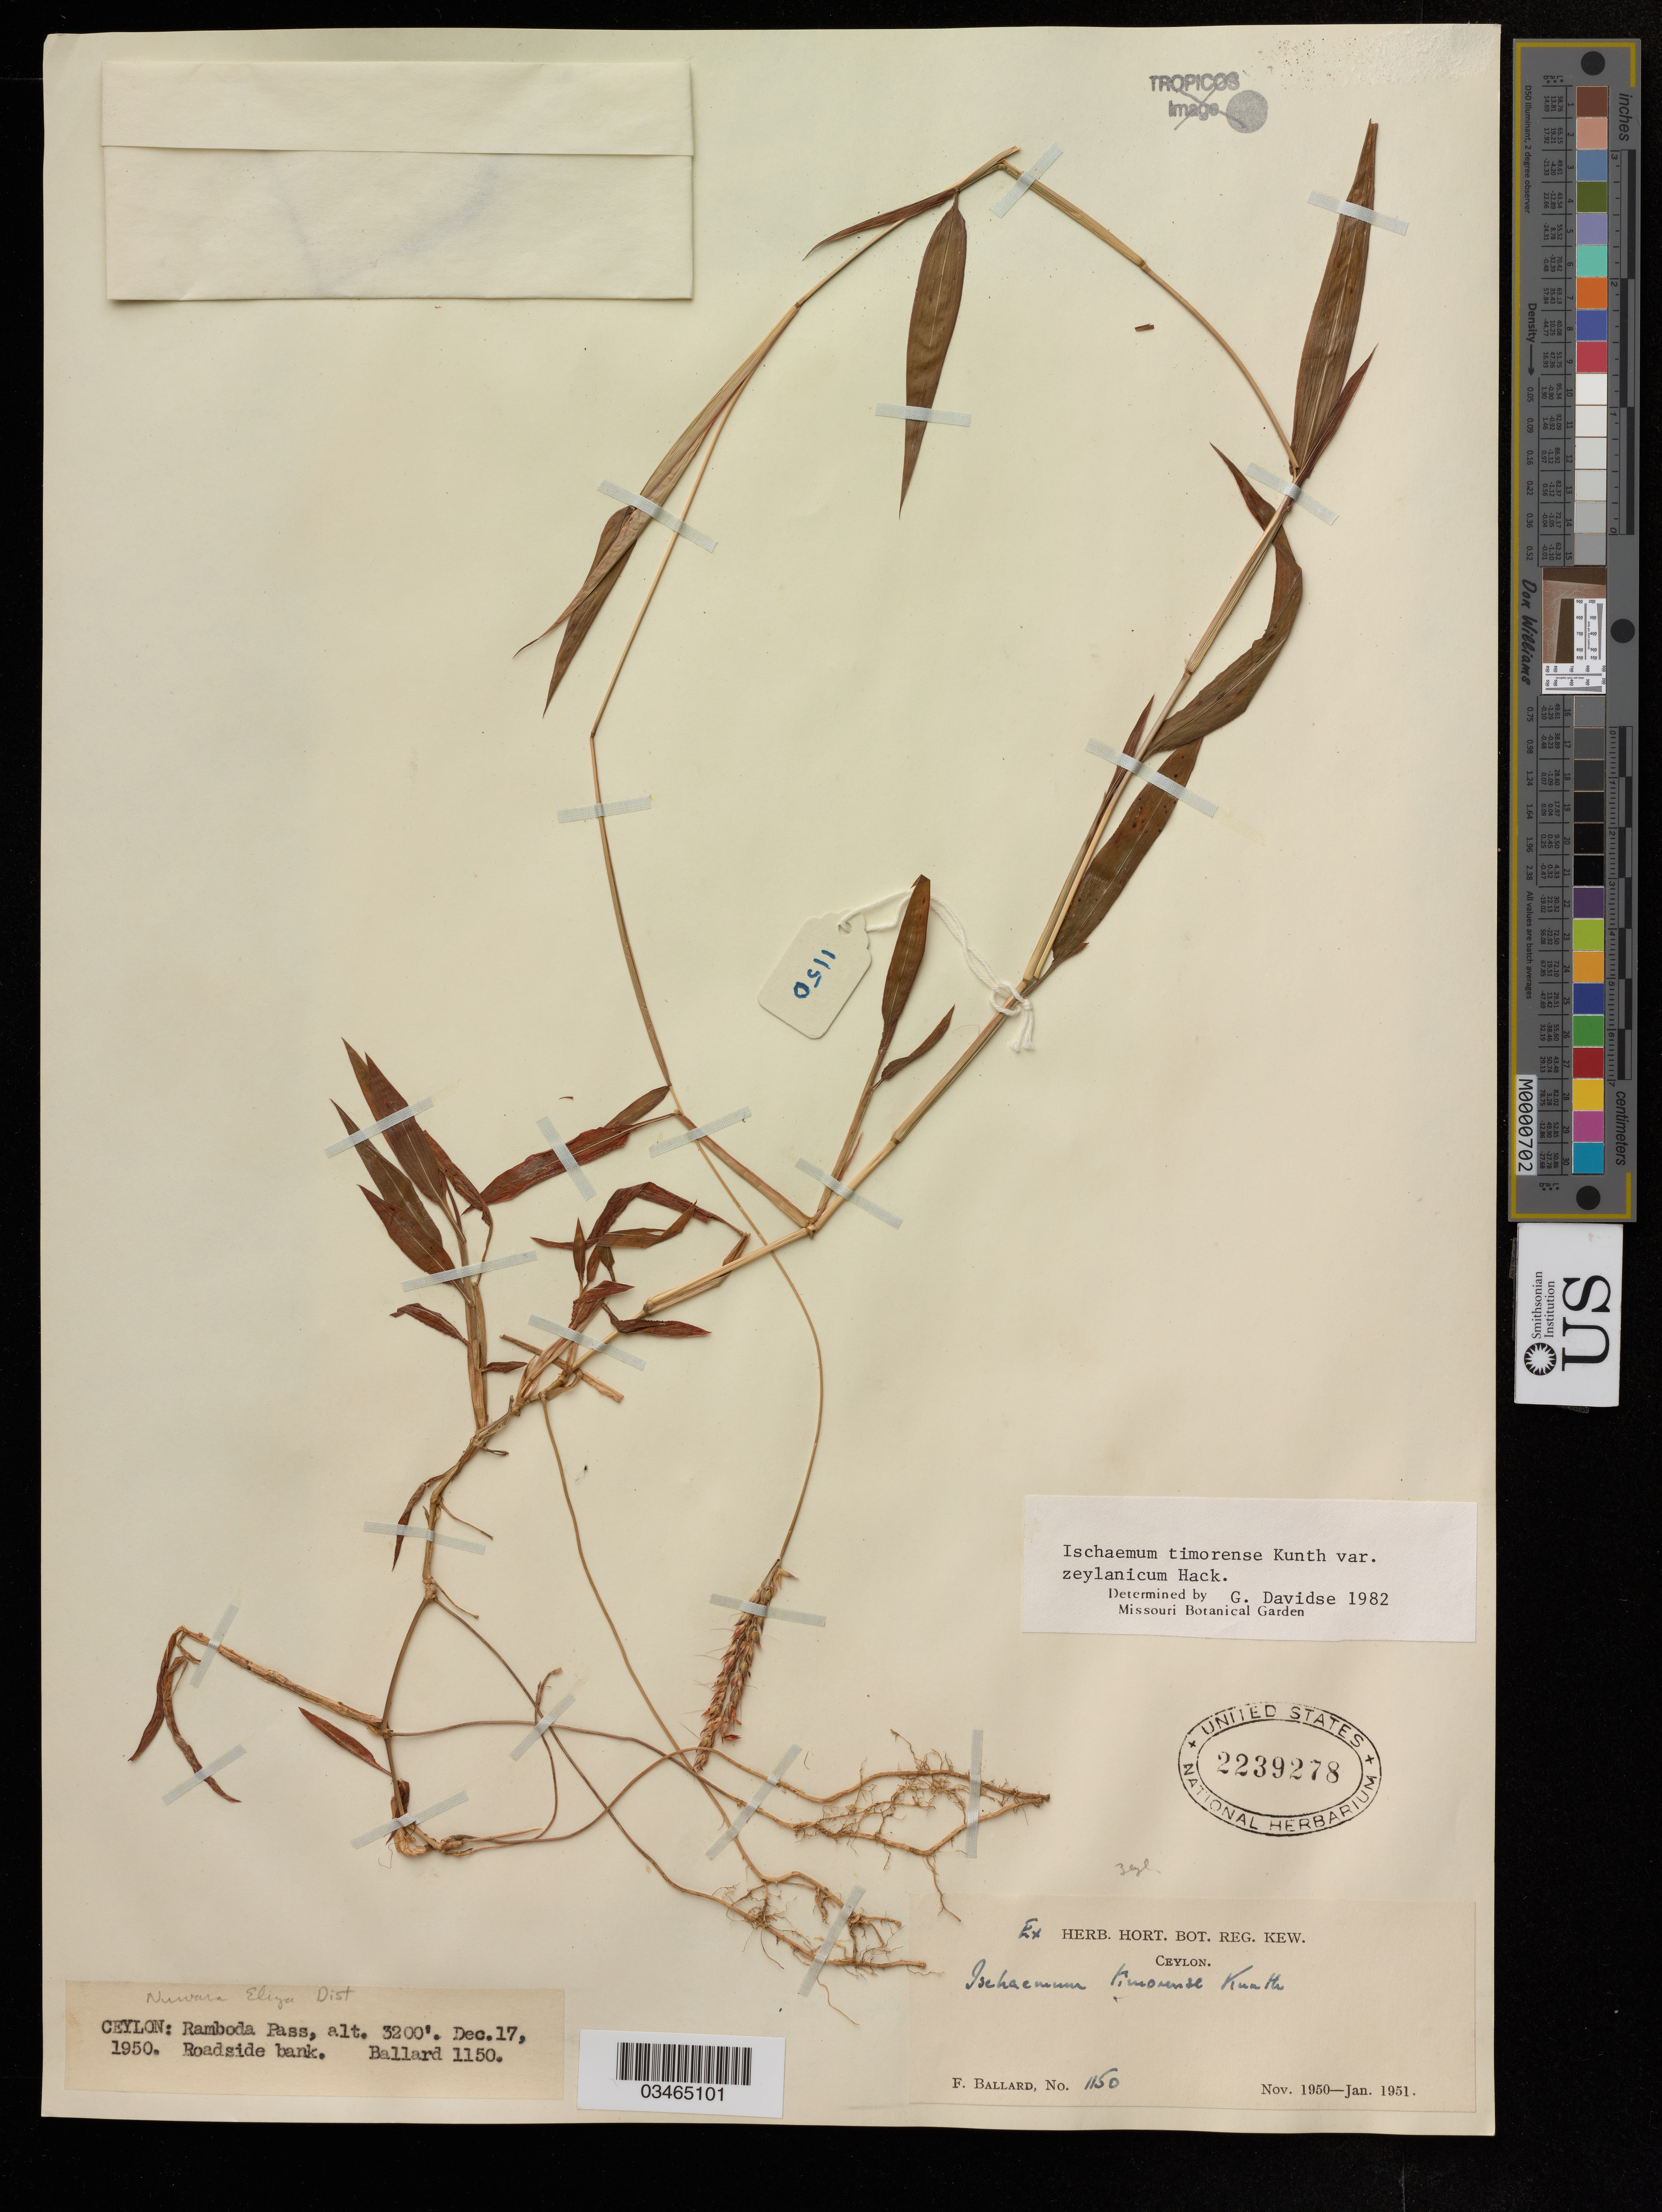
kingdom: Plantae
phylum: Tracheophyta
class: Liliopsida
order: Poales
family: Poaceae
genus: Ischaemum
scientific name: Ischaemum timorense var. zeylanicum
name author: Hack.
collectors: F. Ballard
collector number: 1150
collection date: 1950-12-17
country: Sri Lanka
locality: Nuwara Eliya Dist, Ceylon: Ramboda Pass.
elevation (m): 975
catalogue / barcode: US 2239278